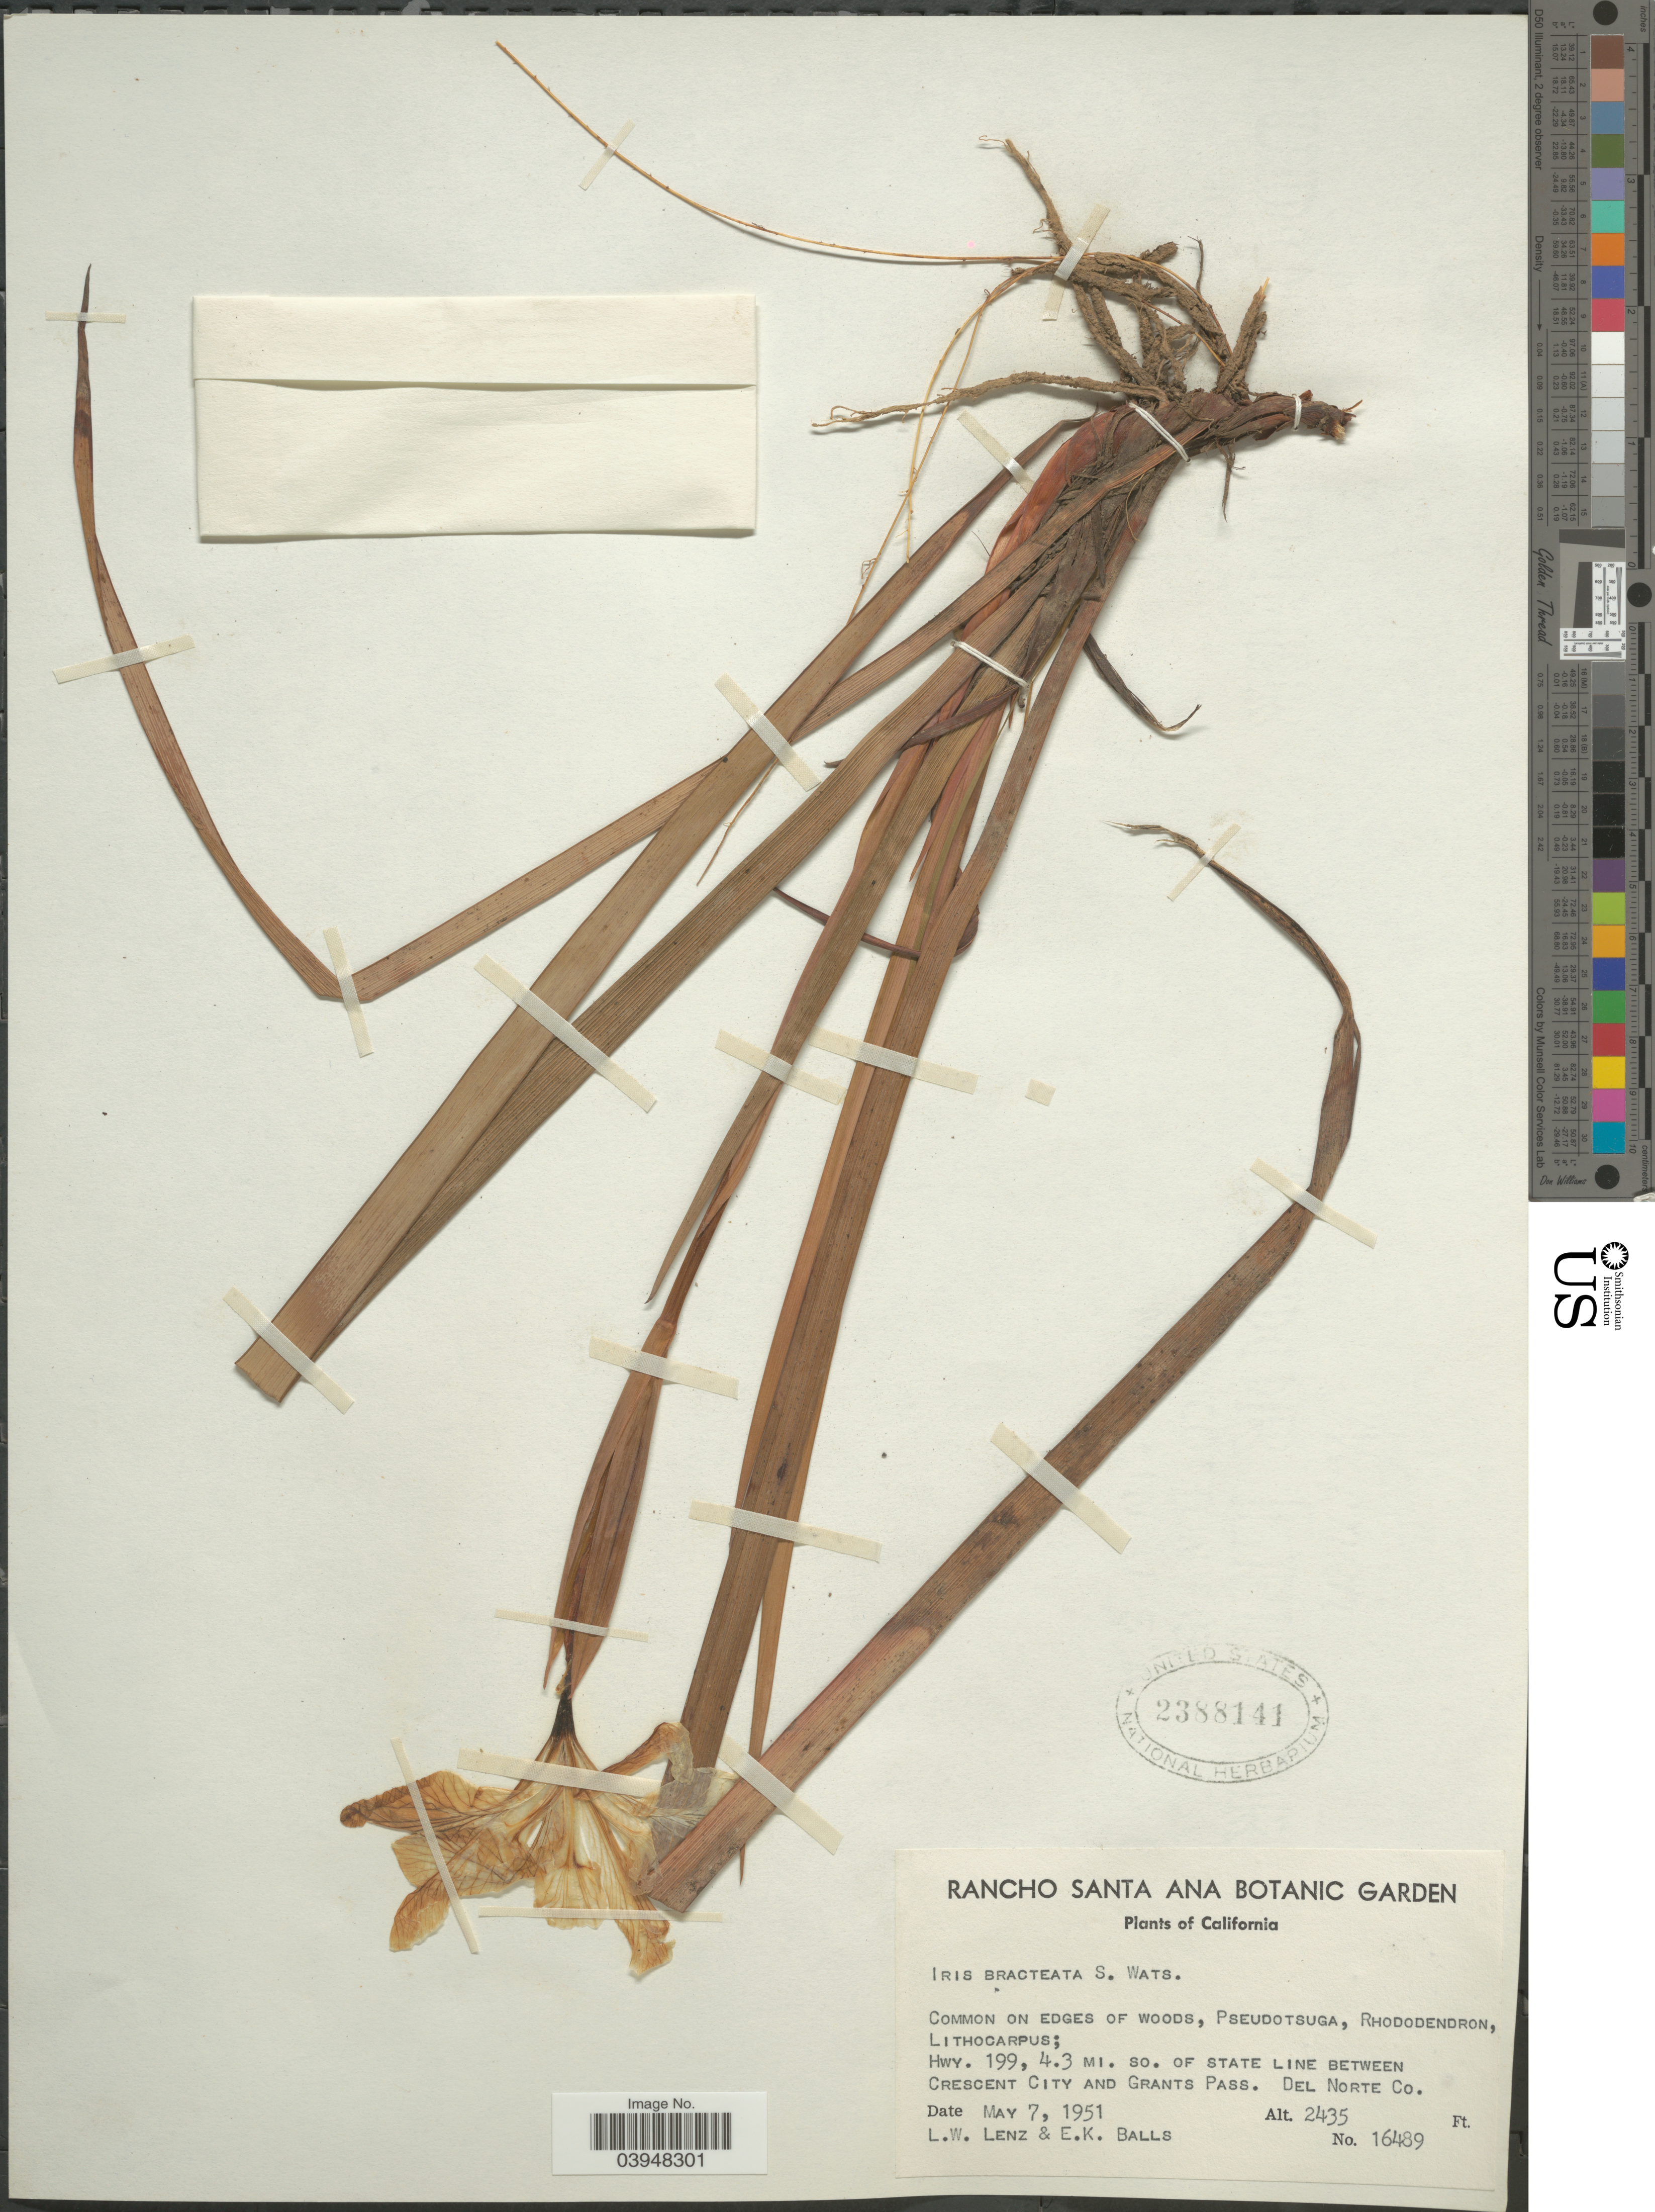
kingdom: Plantae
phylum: Tracheophyta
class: Liliopsida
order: Asparagales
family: Iridaceae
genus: Iris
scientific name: Iris bracteata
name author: S. Watson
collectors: L. Lenz & E. K. Balls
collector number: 16489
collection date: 1951-05-07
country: United States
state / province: California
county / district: Del Norte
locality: Hwy. 199, 4.3 mi. so. of state line between Crescent City and Grants Pass. Del Norte Co.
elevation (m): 742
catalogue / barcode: US 2388141